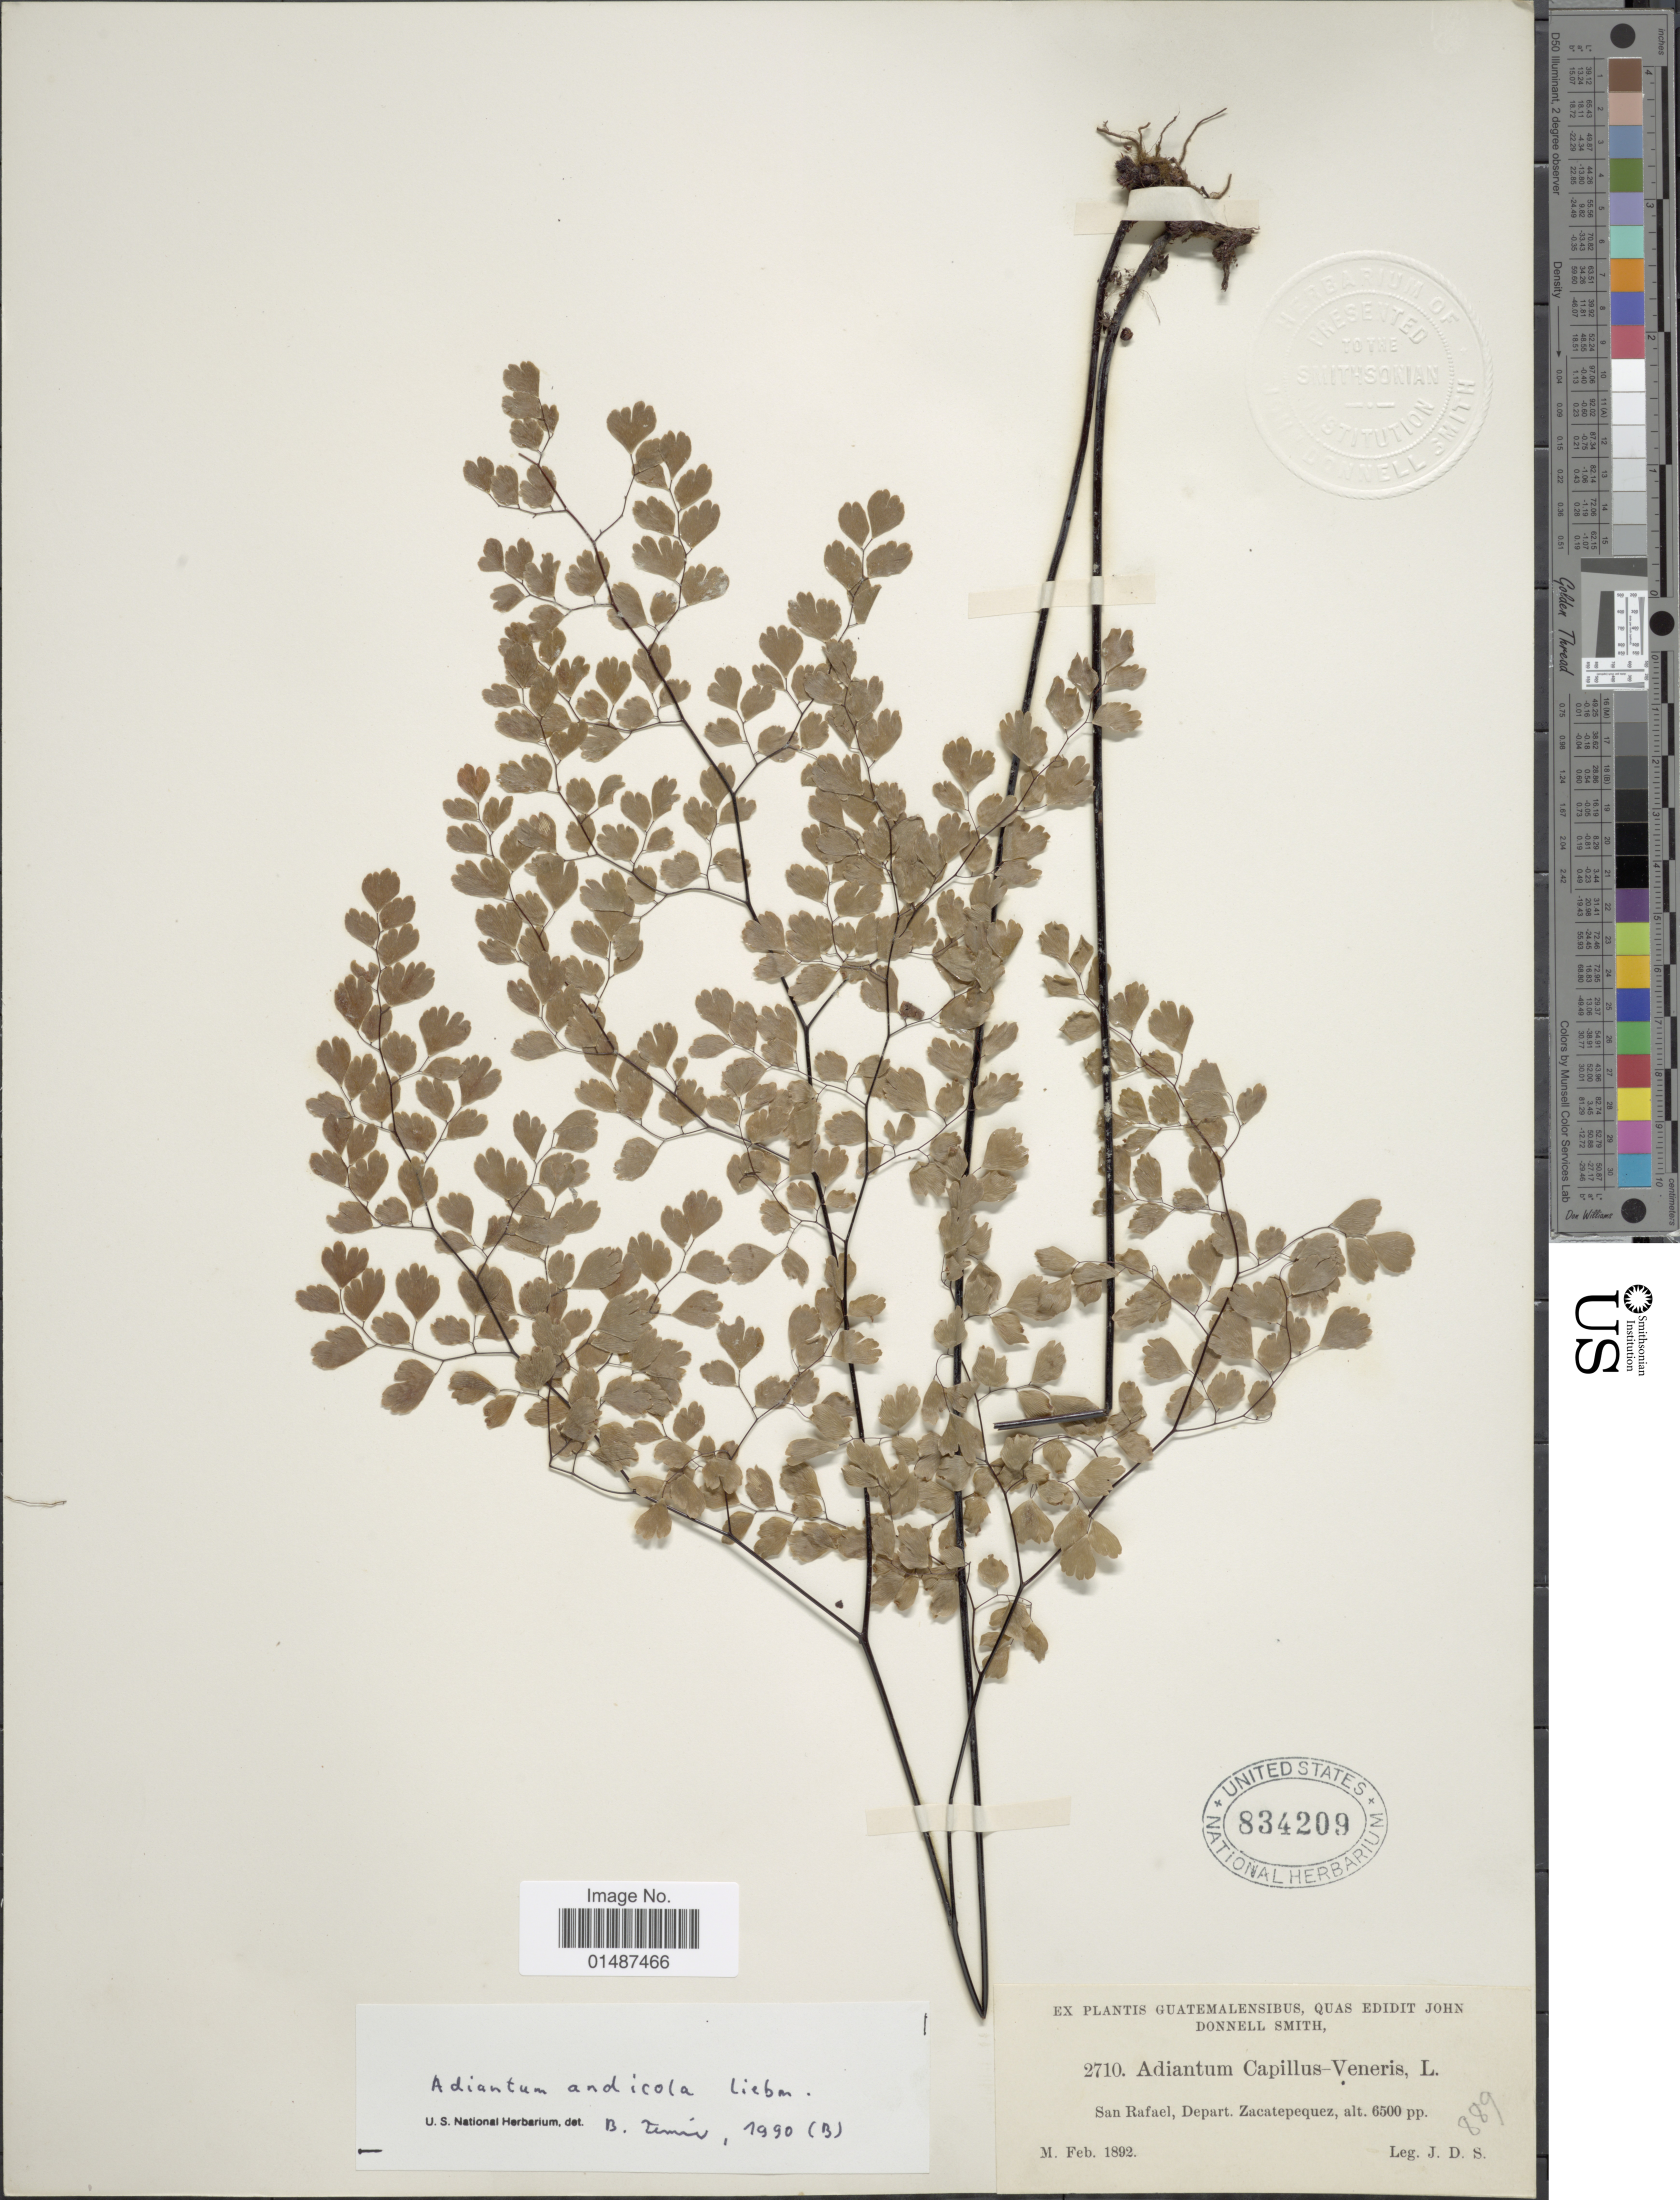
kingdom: Plantae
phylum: Tracheophyta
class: Polypodiopsida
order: Polypodiales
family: Pteridaceae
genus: Adiantum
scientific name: Adiantum andicola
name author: Liebm.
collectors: J. Donnell Smith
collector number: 2710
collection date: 1892-02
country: Guatemala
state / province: Sacatepéquez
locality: San Rafael.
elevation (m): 1981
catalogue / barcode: US 834209